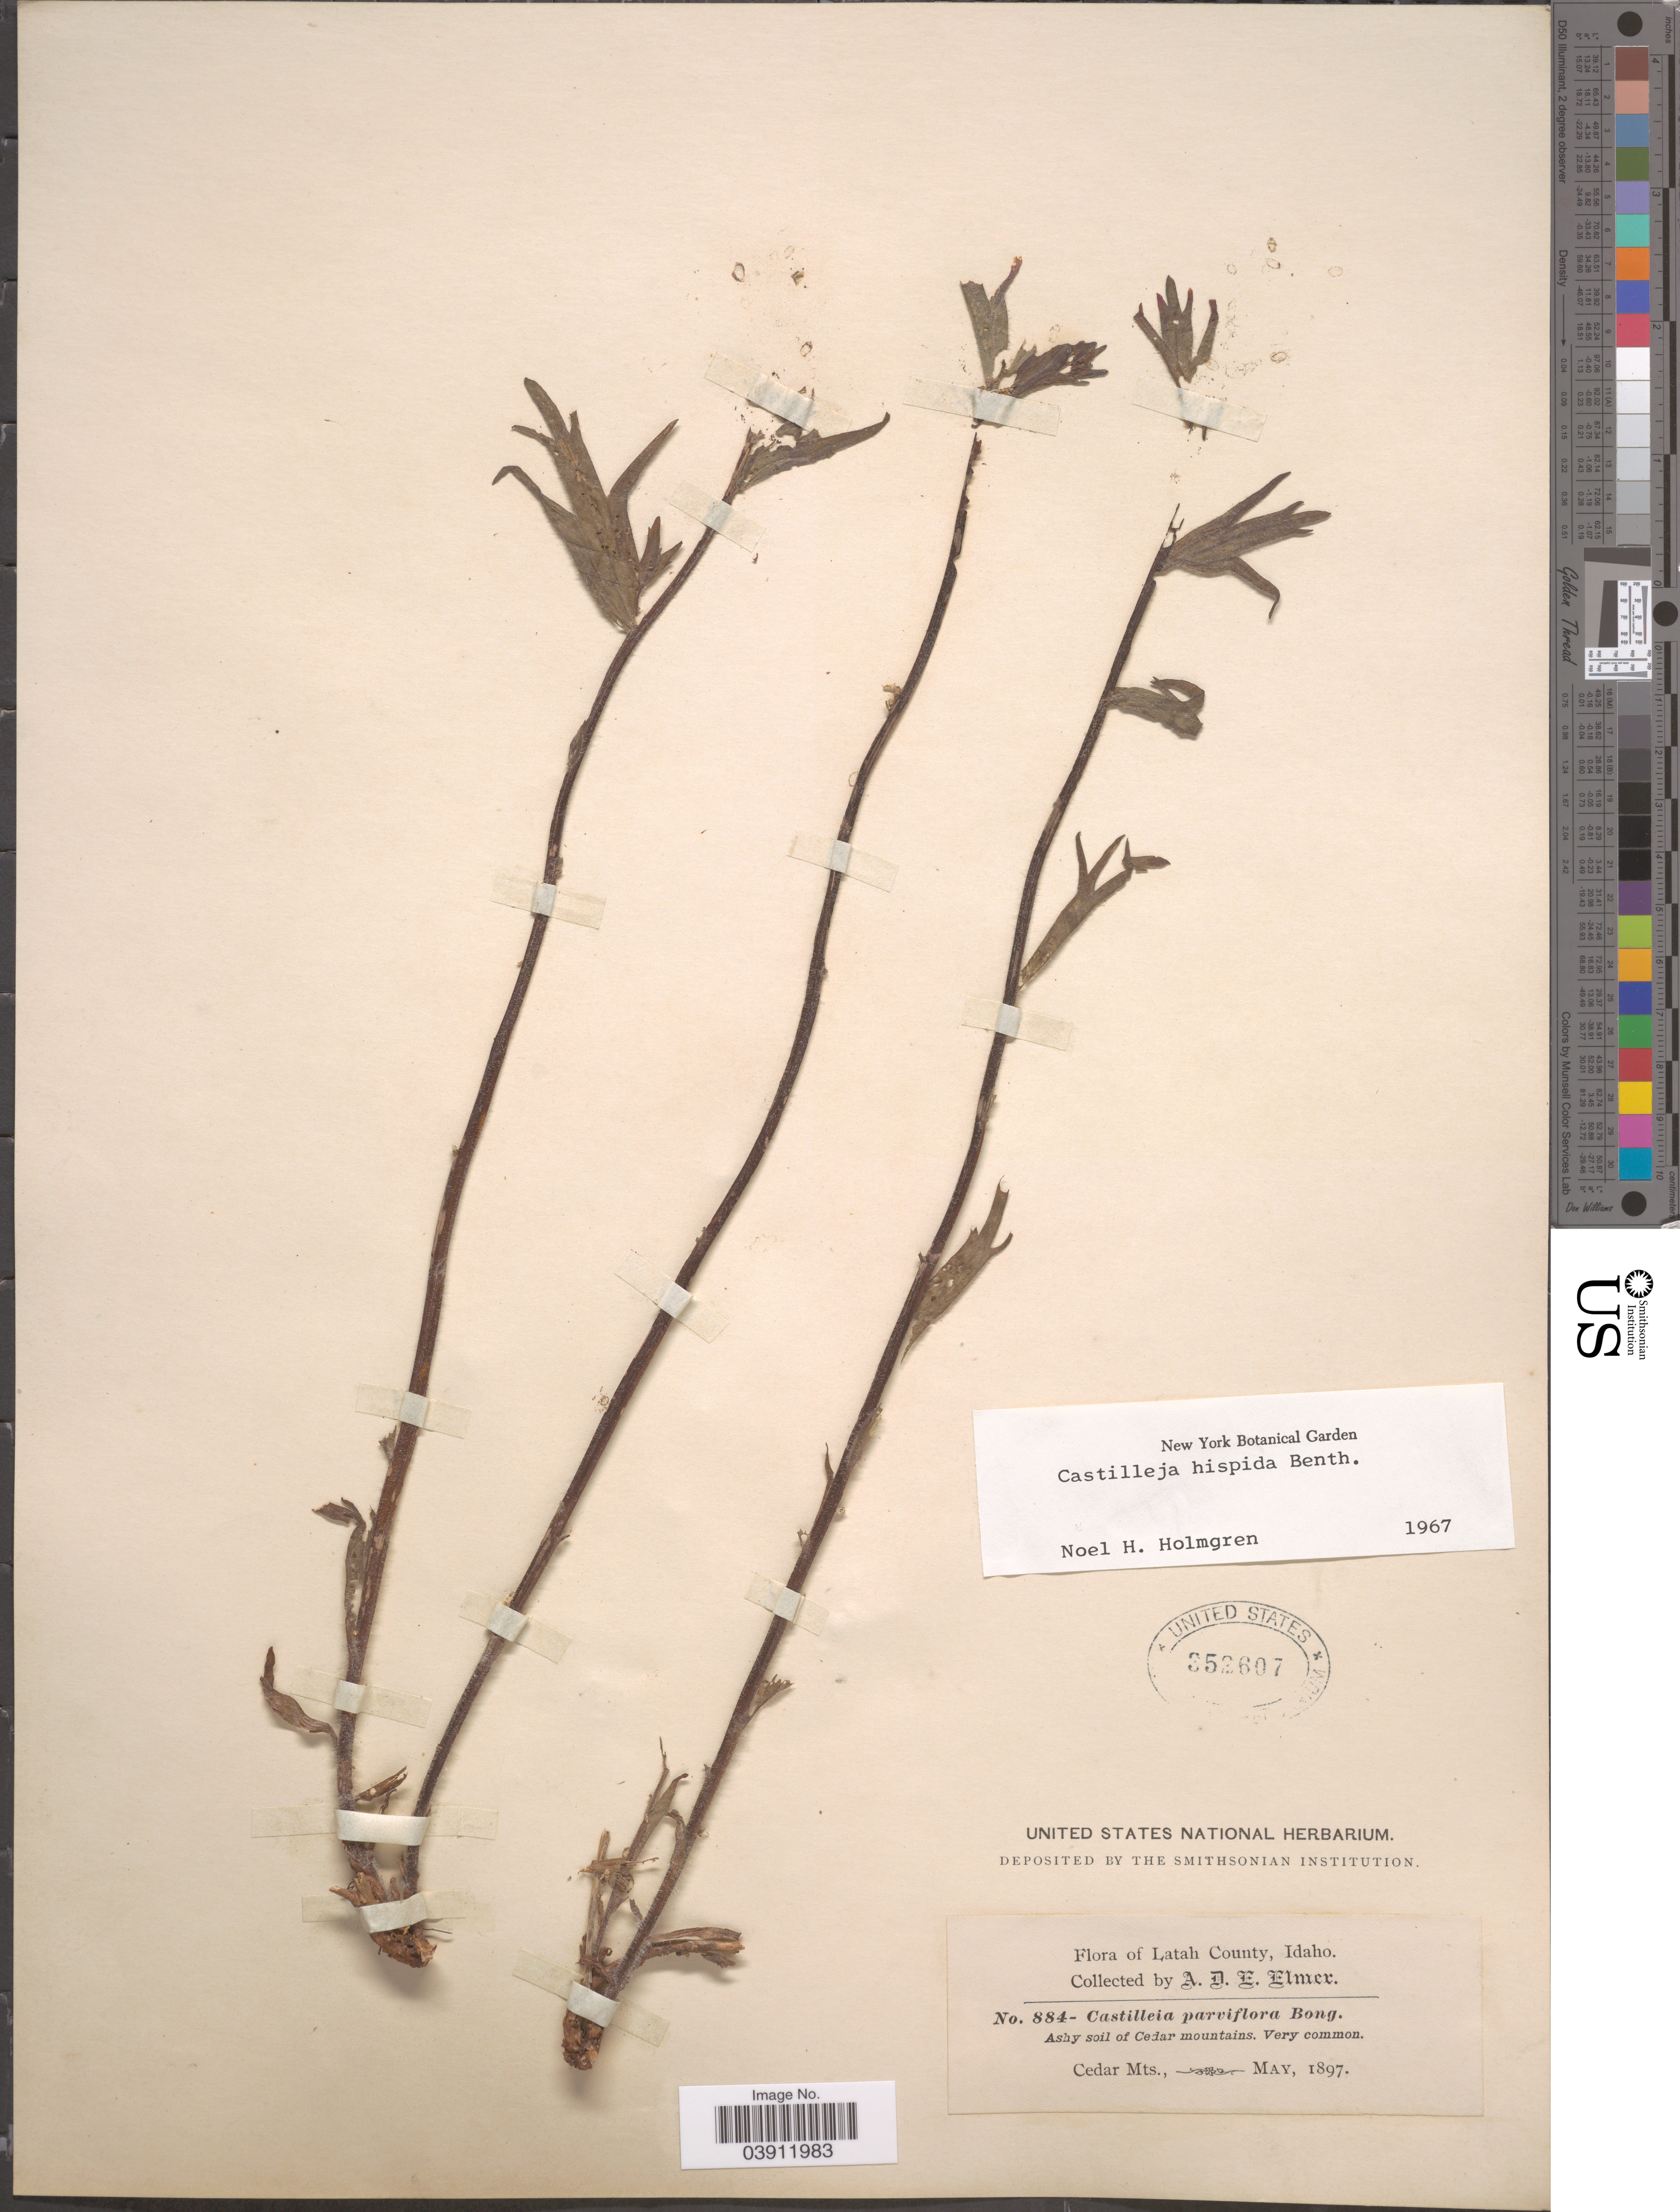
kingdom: Plantae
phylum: Tracheophyta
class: Magnoliopsida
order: Lamiales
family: Orobanchaceae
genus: Castilleja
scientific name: Castilleja hispida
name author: Benth. ex Hook.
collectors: A. D. E. Elmer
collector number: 884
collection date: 1897-05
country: United States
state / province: Idaho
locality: Latah County. Cedar Mts.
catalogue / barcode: US 352607